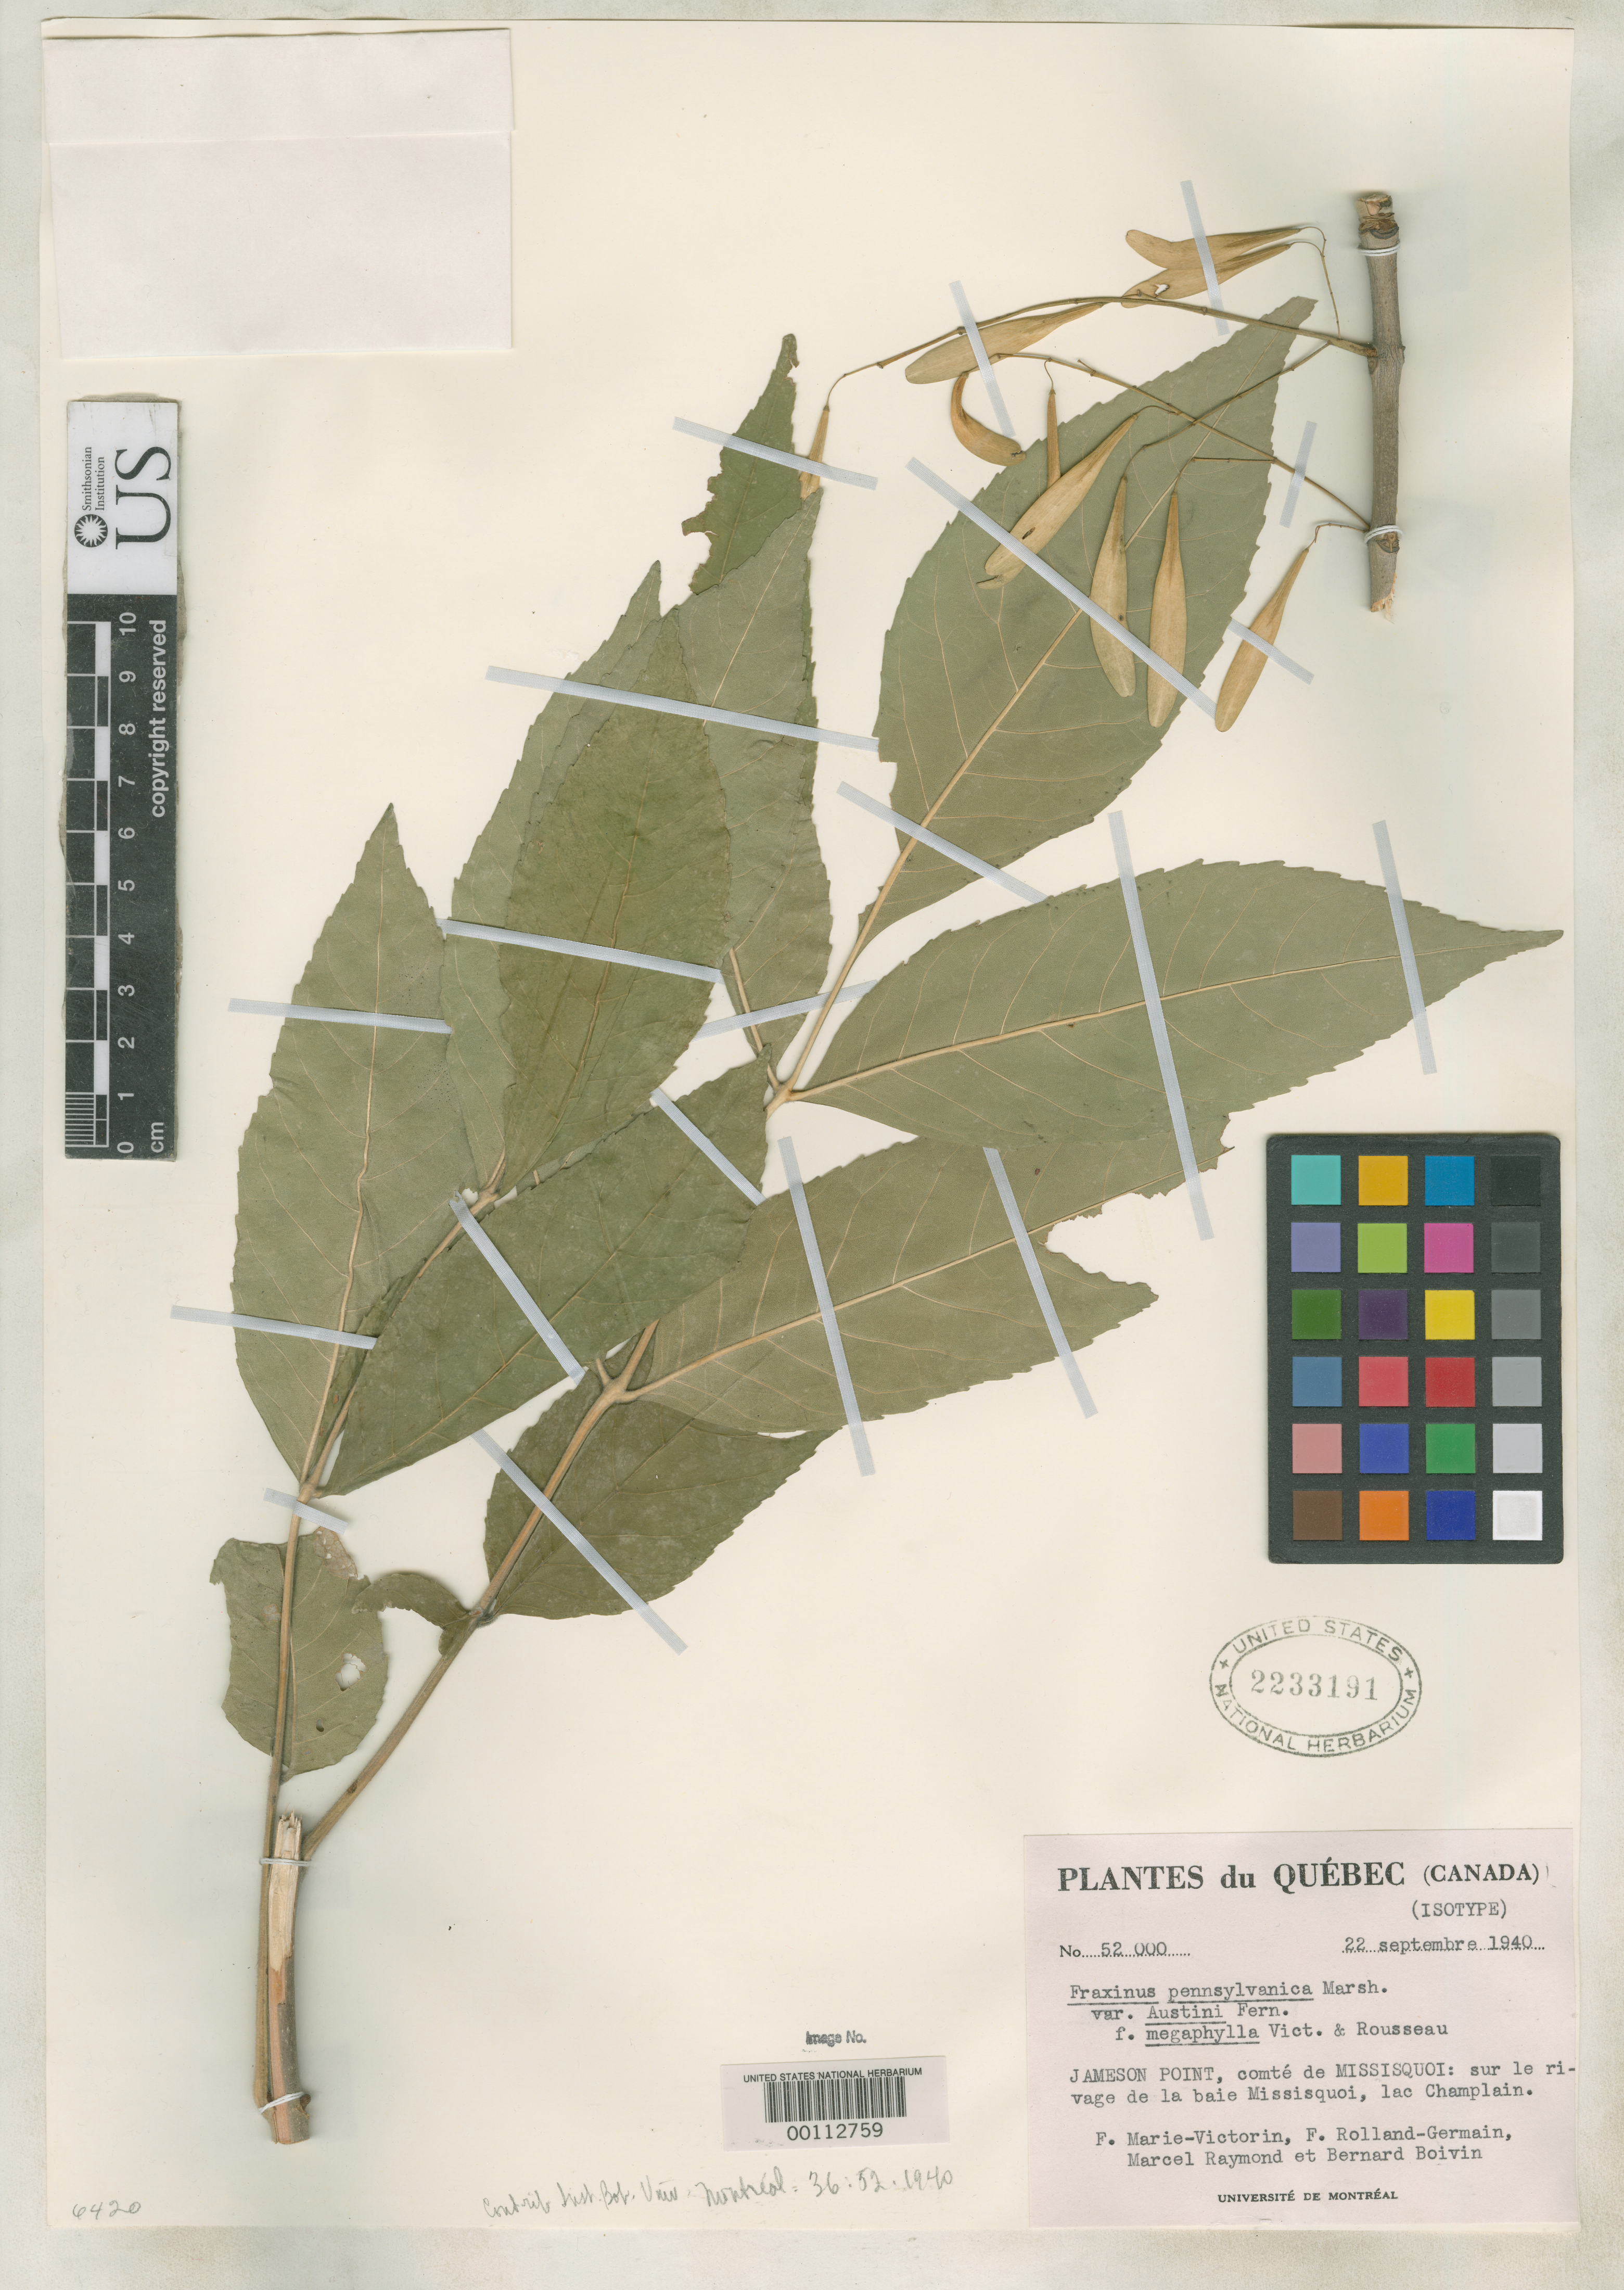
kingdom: Plantae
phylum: Tracheophyta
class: Magnoliopsida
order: Lamiales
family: Oleaceae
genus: Fraxinus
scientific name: Fraxinus pennsylvanica f. megaphylla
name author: Vict. & J. Rousseau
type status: Isotype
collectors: Fr. Marie-Victorin, Rolland-Germain, M. Raymond & J. R. B. Boivin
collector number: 52000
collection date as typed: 22 Dec 1940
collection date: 1940-12-22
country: Canada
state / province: Quebec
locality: Jameson Point, Comte de Missisquoi, sur le rivage de La Baie Missisquoi, Lac Champlain.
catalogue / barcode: US 2233191